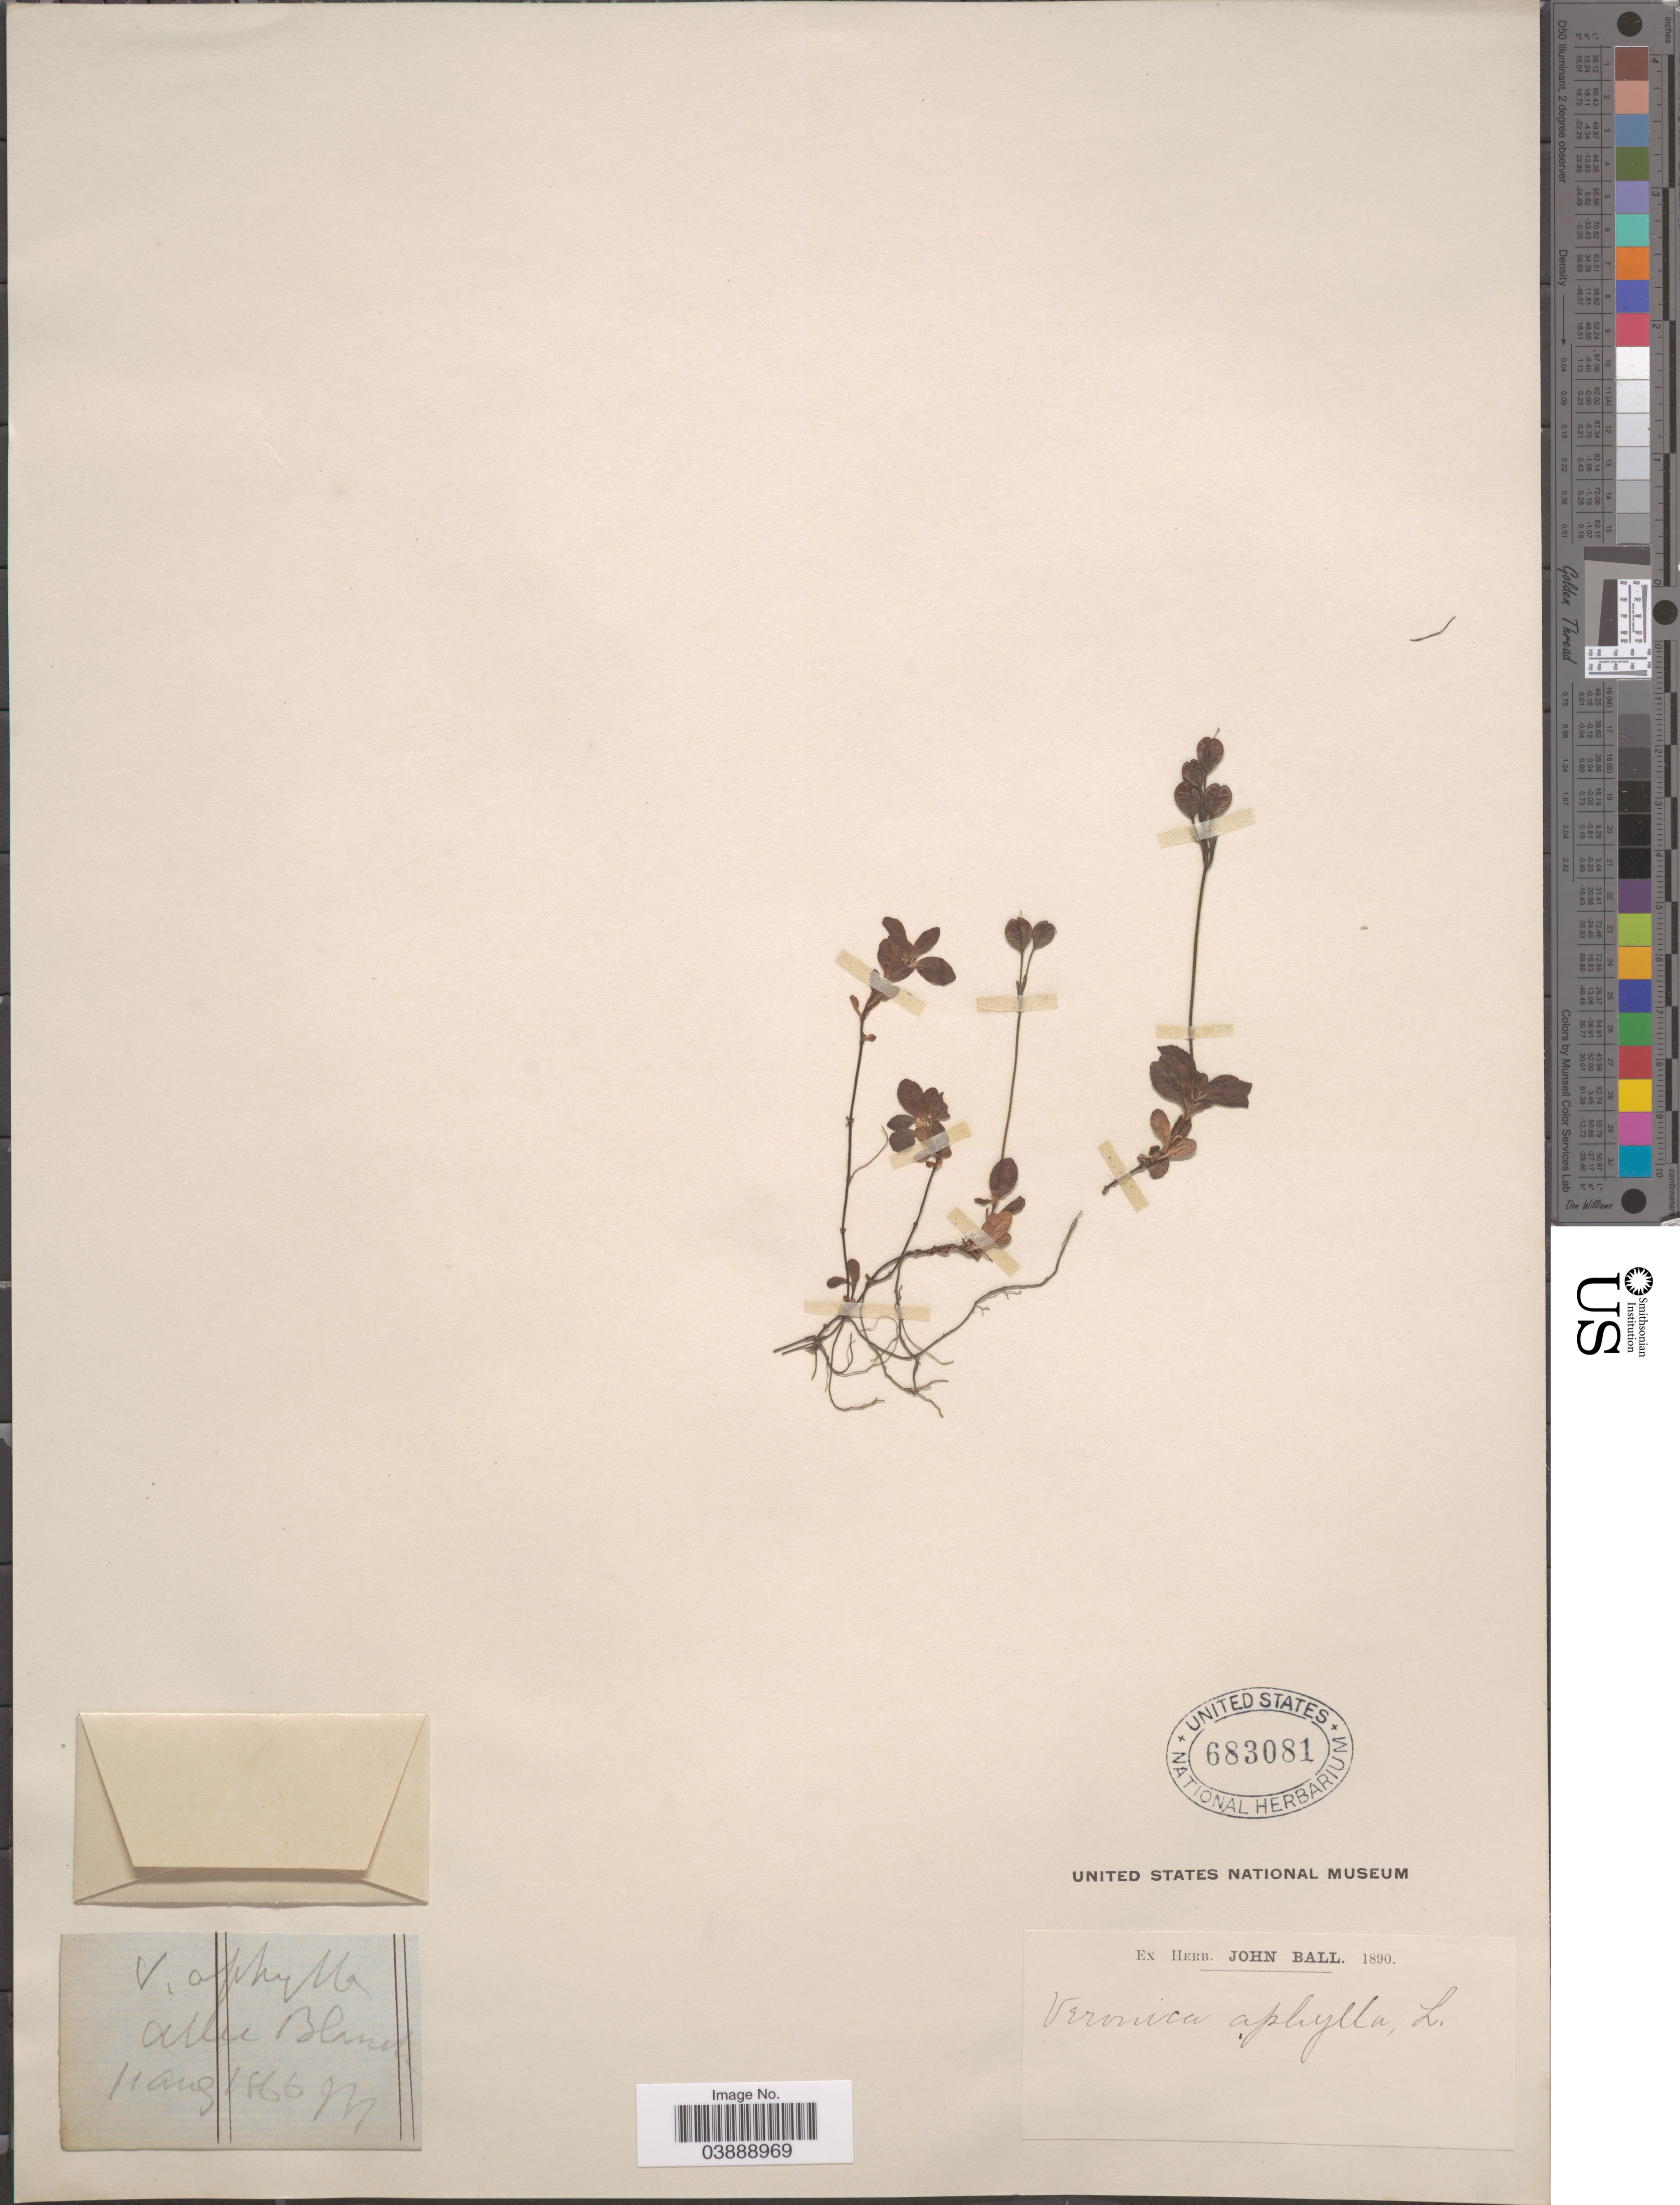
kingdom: Plantae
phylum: Tracheophyta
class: Magnoliopsida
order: Lamiales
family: Plantaginaceae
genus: Veronica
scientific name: Veronica aphylla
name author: L.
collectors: J. Ball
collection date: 1866-08-11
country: Italy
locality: Allee Blanche.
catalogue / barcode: US 683081